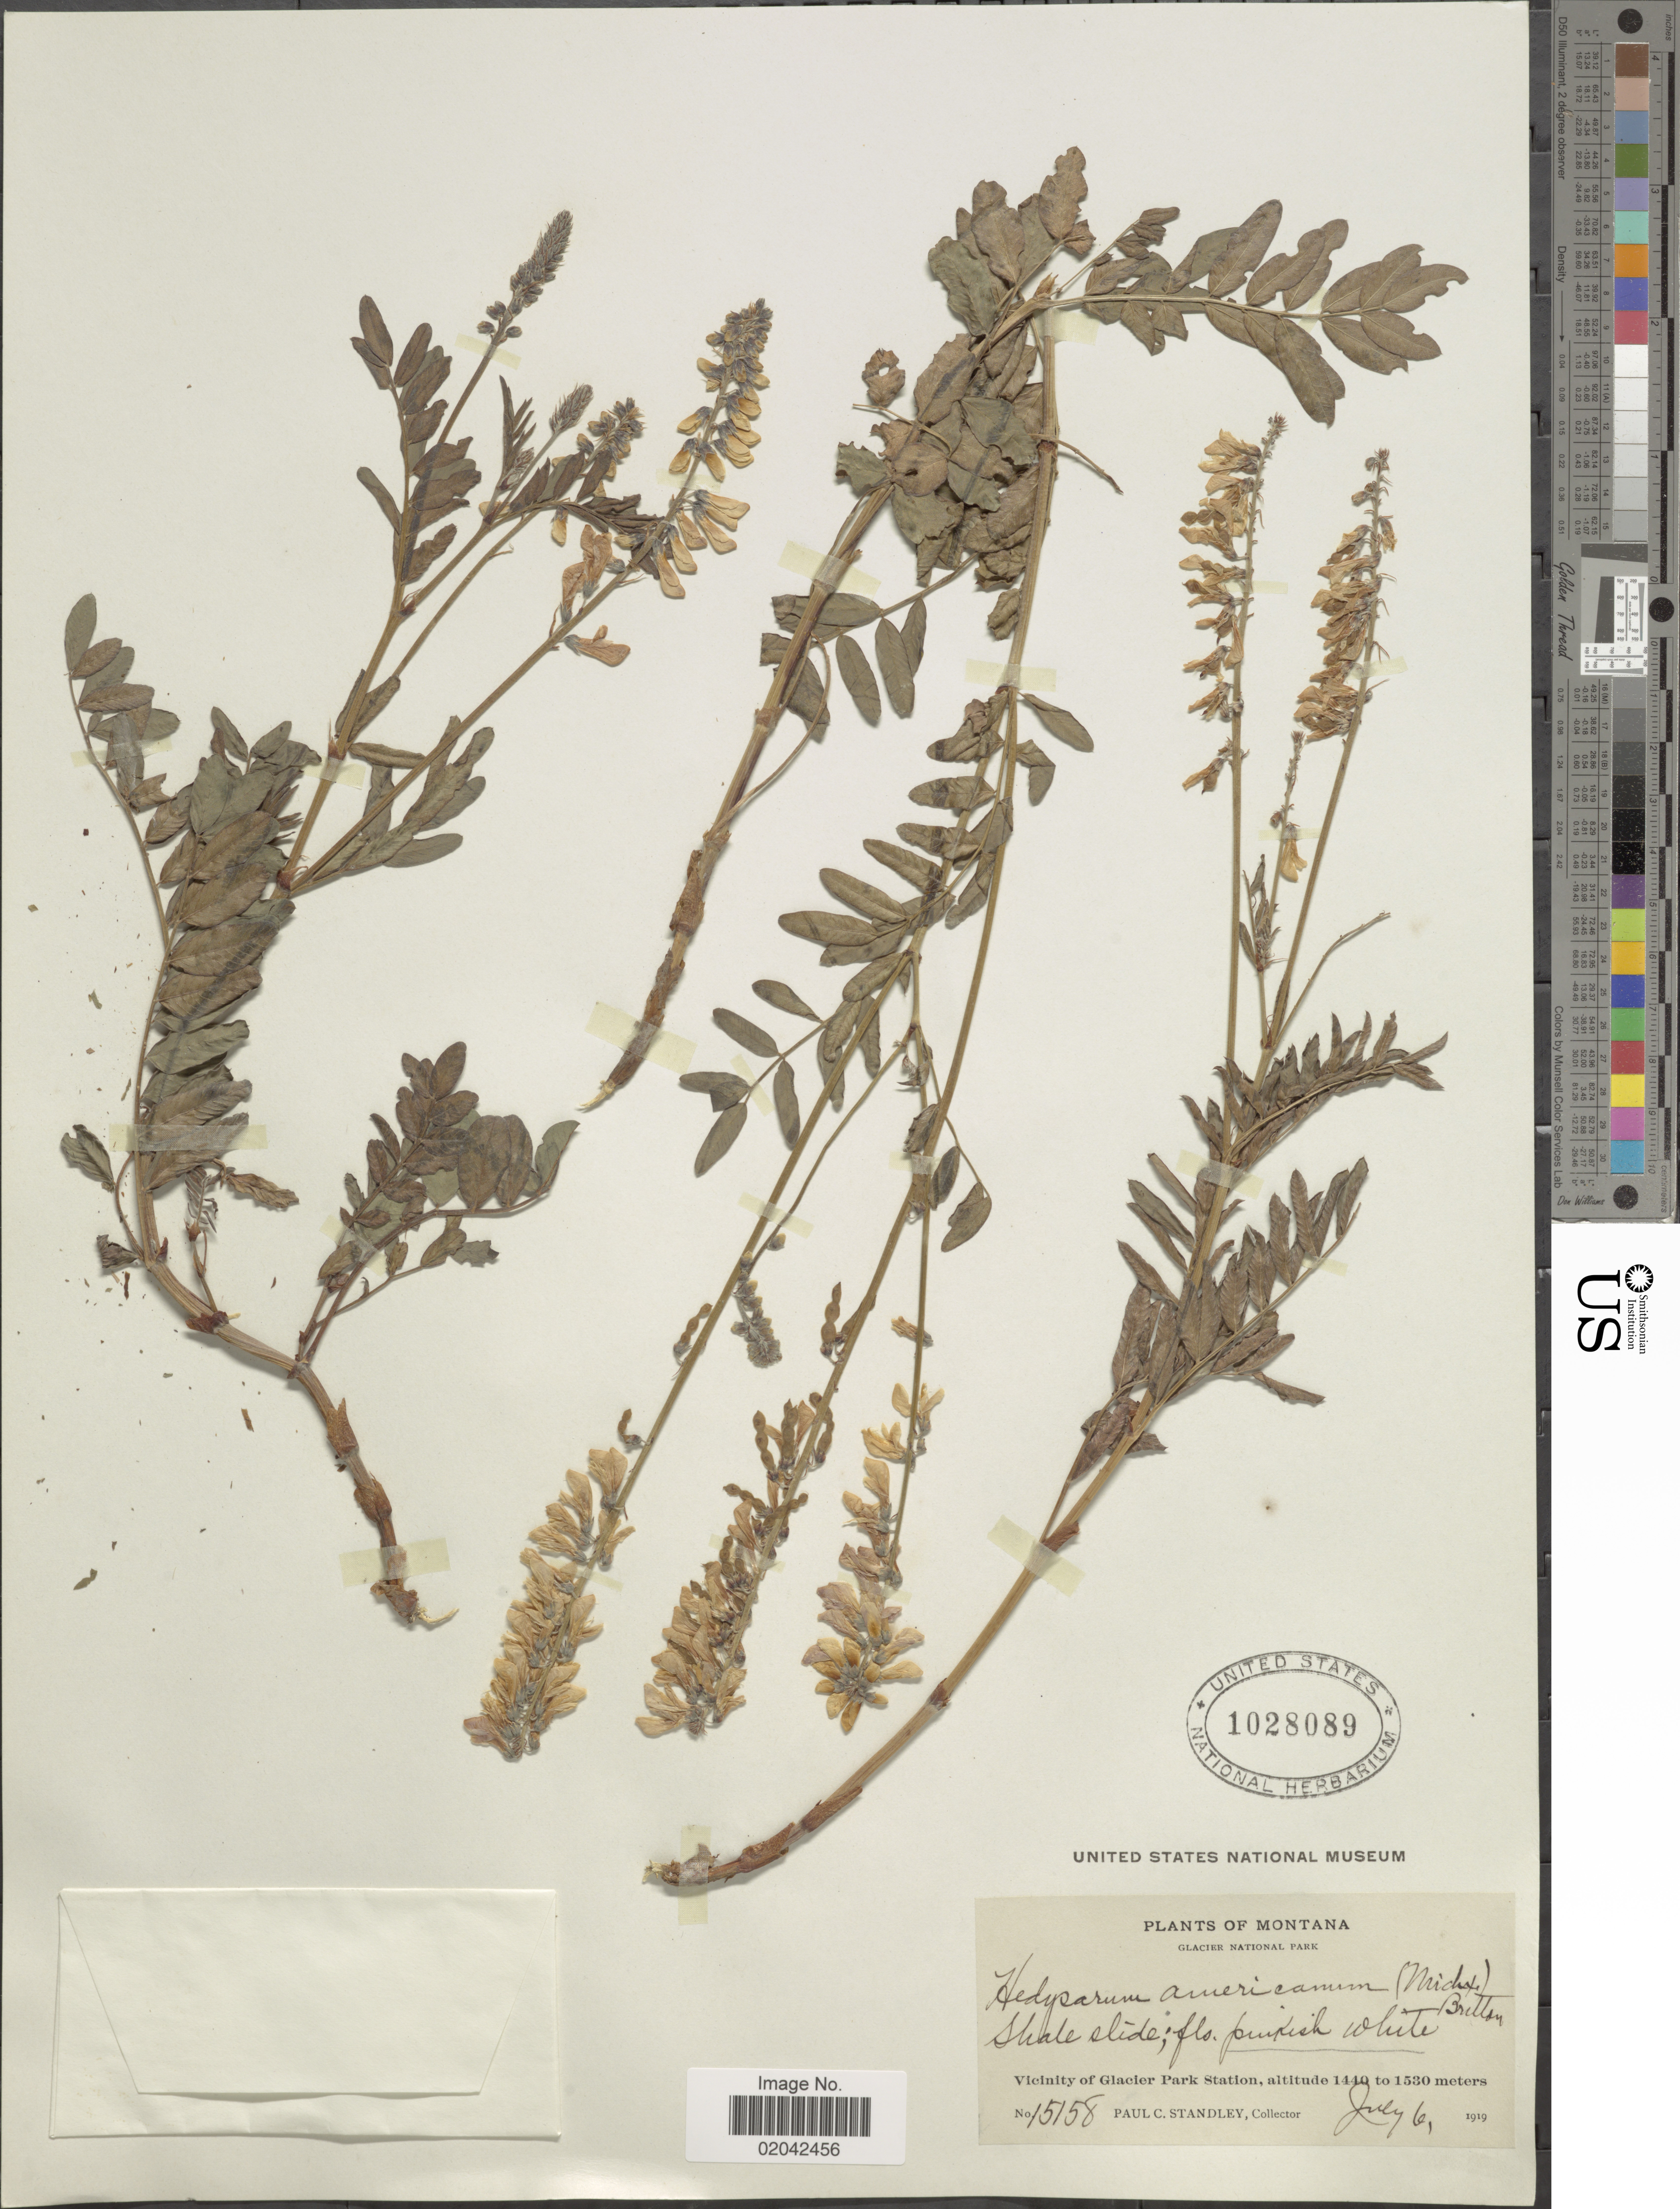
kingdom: Plantae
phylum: Tracheophyta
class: Magnoliopsida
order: Fabales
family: Fabaceae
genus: Hedysarum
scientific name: Hedysarum alpinum var. americanum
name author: Michx. ex Pursh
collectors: P. C. Standley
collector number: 15158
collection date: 1919-07-06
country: United States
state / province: Montana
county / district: Glacier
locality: Glacier National Park, Vicinity of Glacier Park Station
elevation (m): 1440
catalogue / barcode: US 1028089